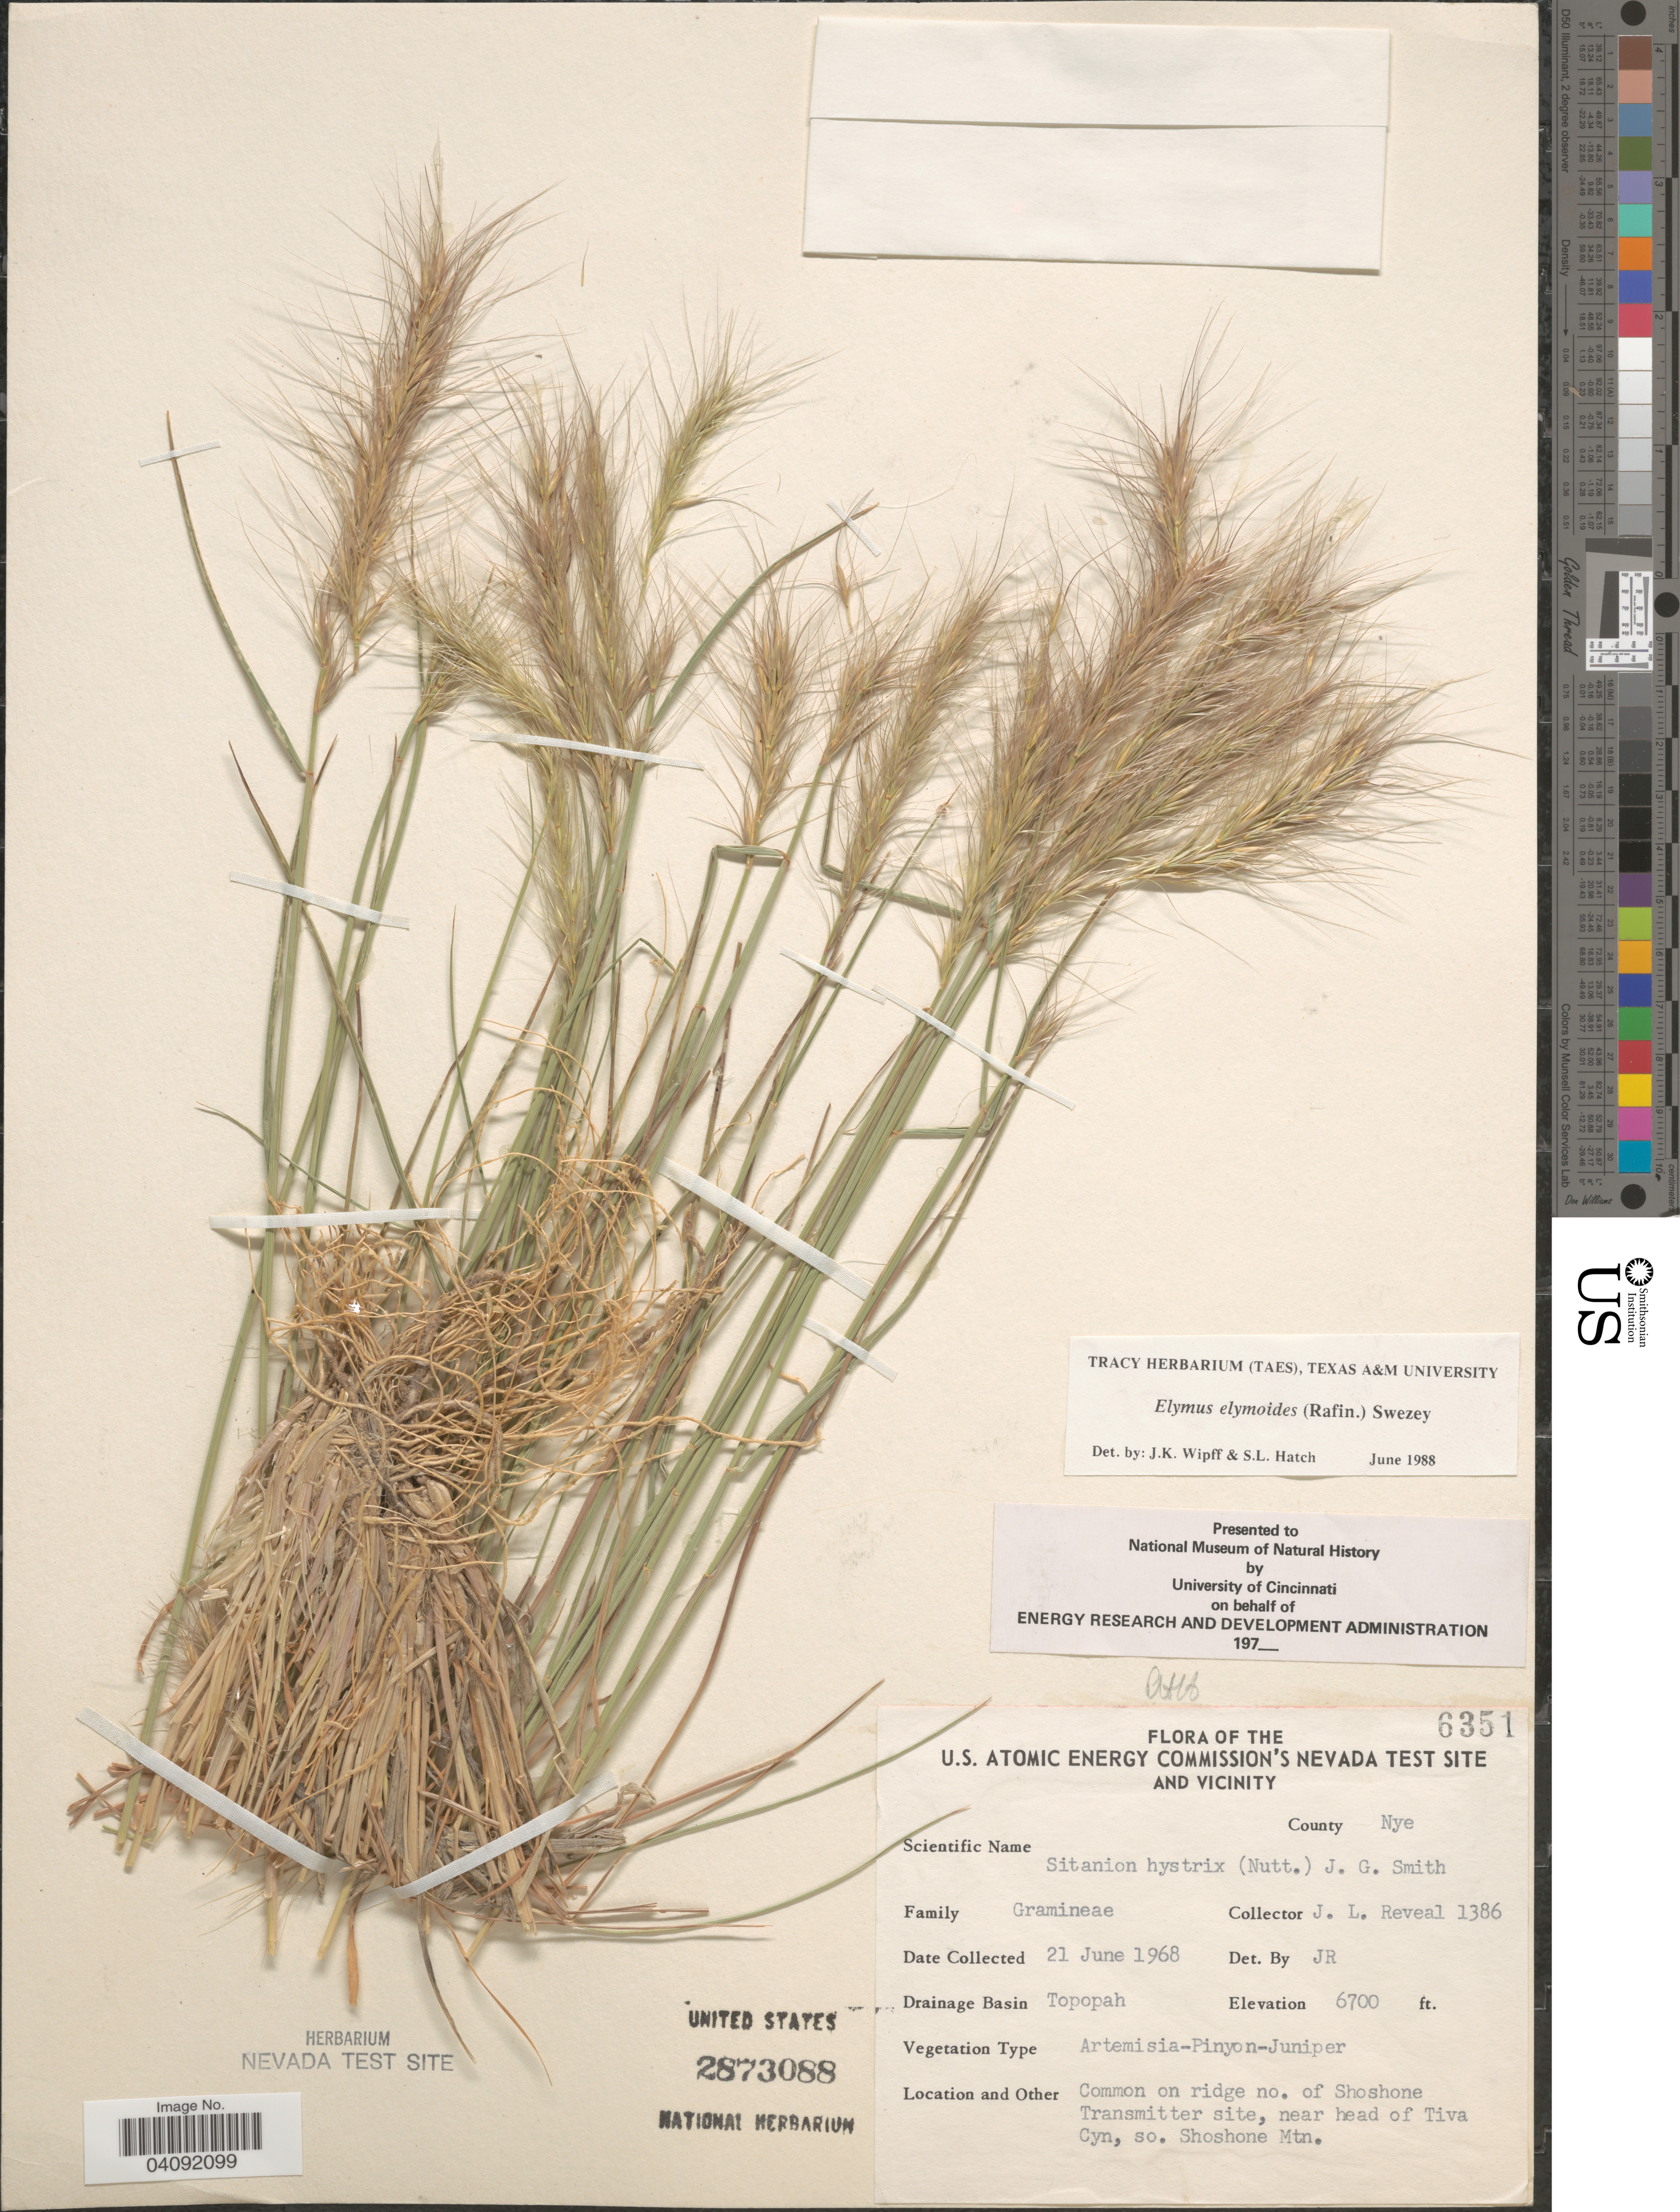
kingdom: Plantae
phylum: Tracheophyta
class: Liliopsida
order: Poales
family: Poaceae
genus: Elymus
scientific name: Elymus elymoides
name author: (Raf.) Swezey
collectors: J. L. Reveal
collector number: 6351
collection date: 1968-06-21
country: United States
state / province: Nevada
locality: The U.S. Atomic Energy Commission's Nevada Test Site and Vicinity. County Nye. Drainage Basin Topopah. Common on ridge no. of Shoshone Transmitter site, near head of Tiva Cyn, so. Shoshone Mtn.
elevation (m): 2042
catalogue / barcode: US 2873088